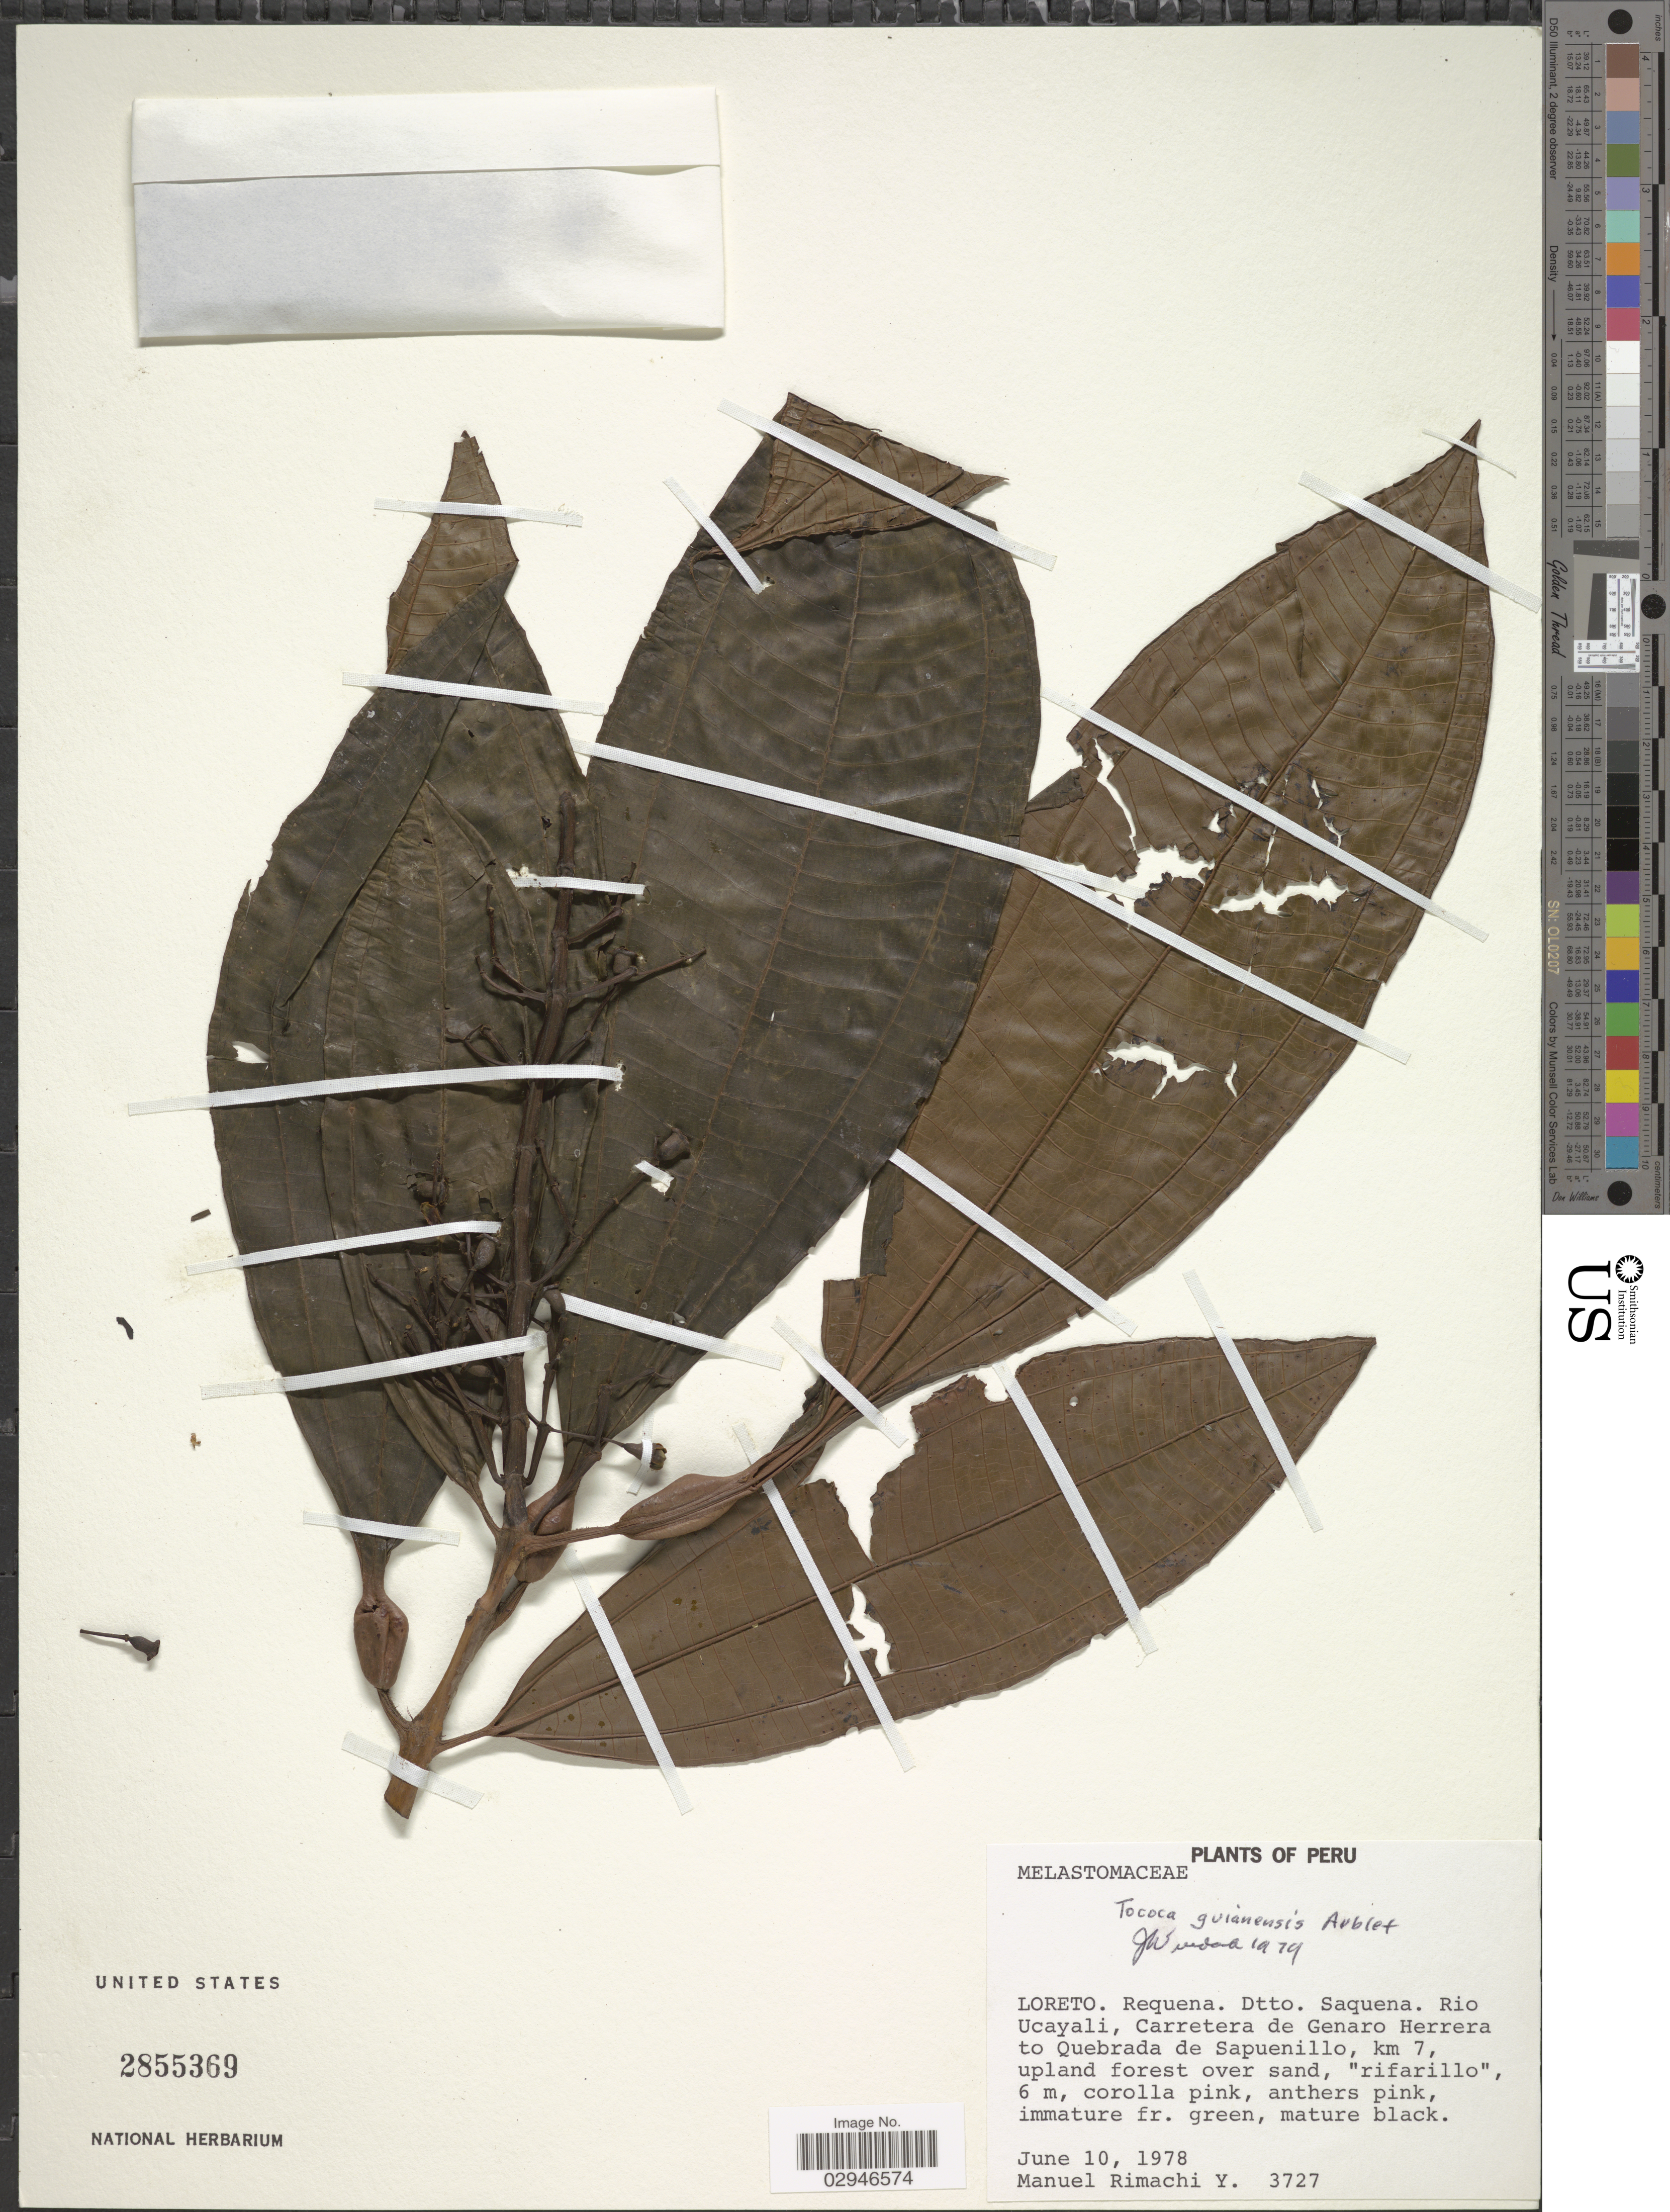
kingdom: Plantae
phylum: Tracheophyta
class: Magnoliopsida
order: Myrtales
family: Melastomataceae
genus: Tococa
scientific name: Tococa guianensis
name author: Aubl.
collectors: M. Rimachi Y.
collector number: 3727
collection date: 1978-06-10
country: Peru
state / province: Loreto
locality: Requena, Dtto. Saquena, Rio Ucayali, Carretera de Genaro Herrera to Quebrada de Sapuenillo, km 7.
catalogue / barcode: US 2855369